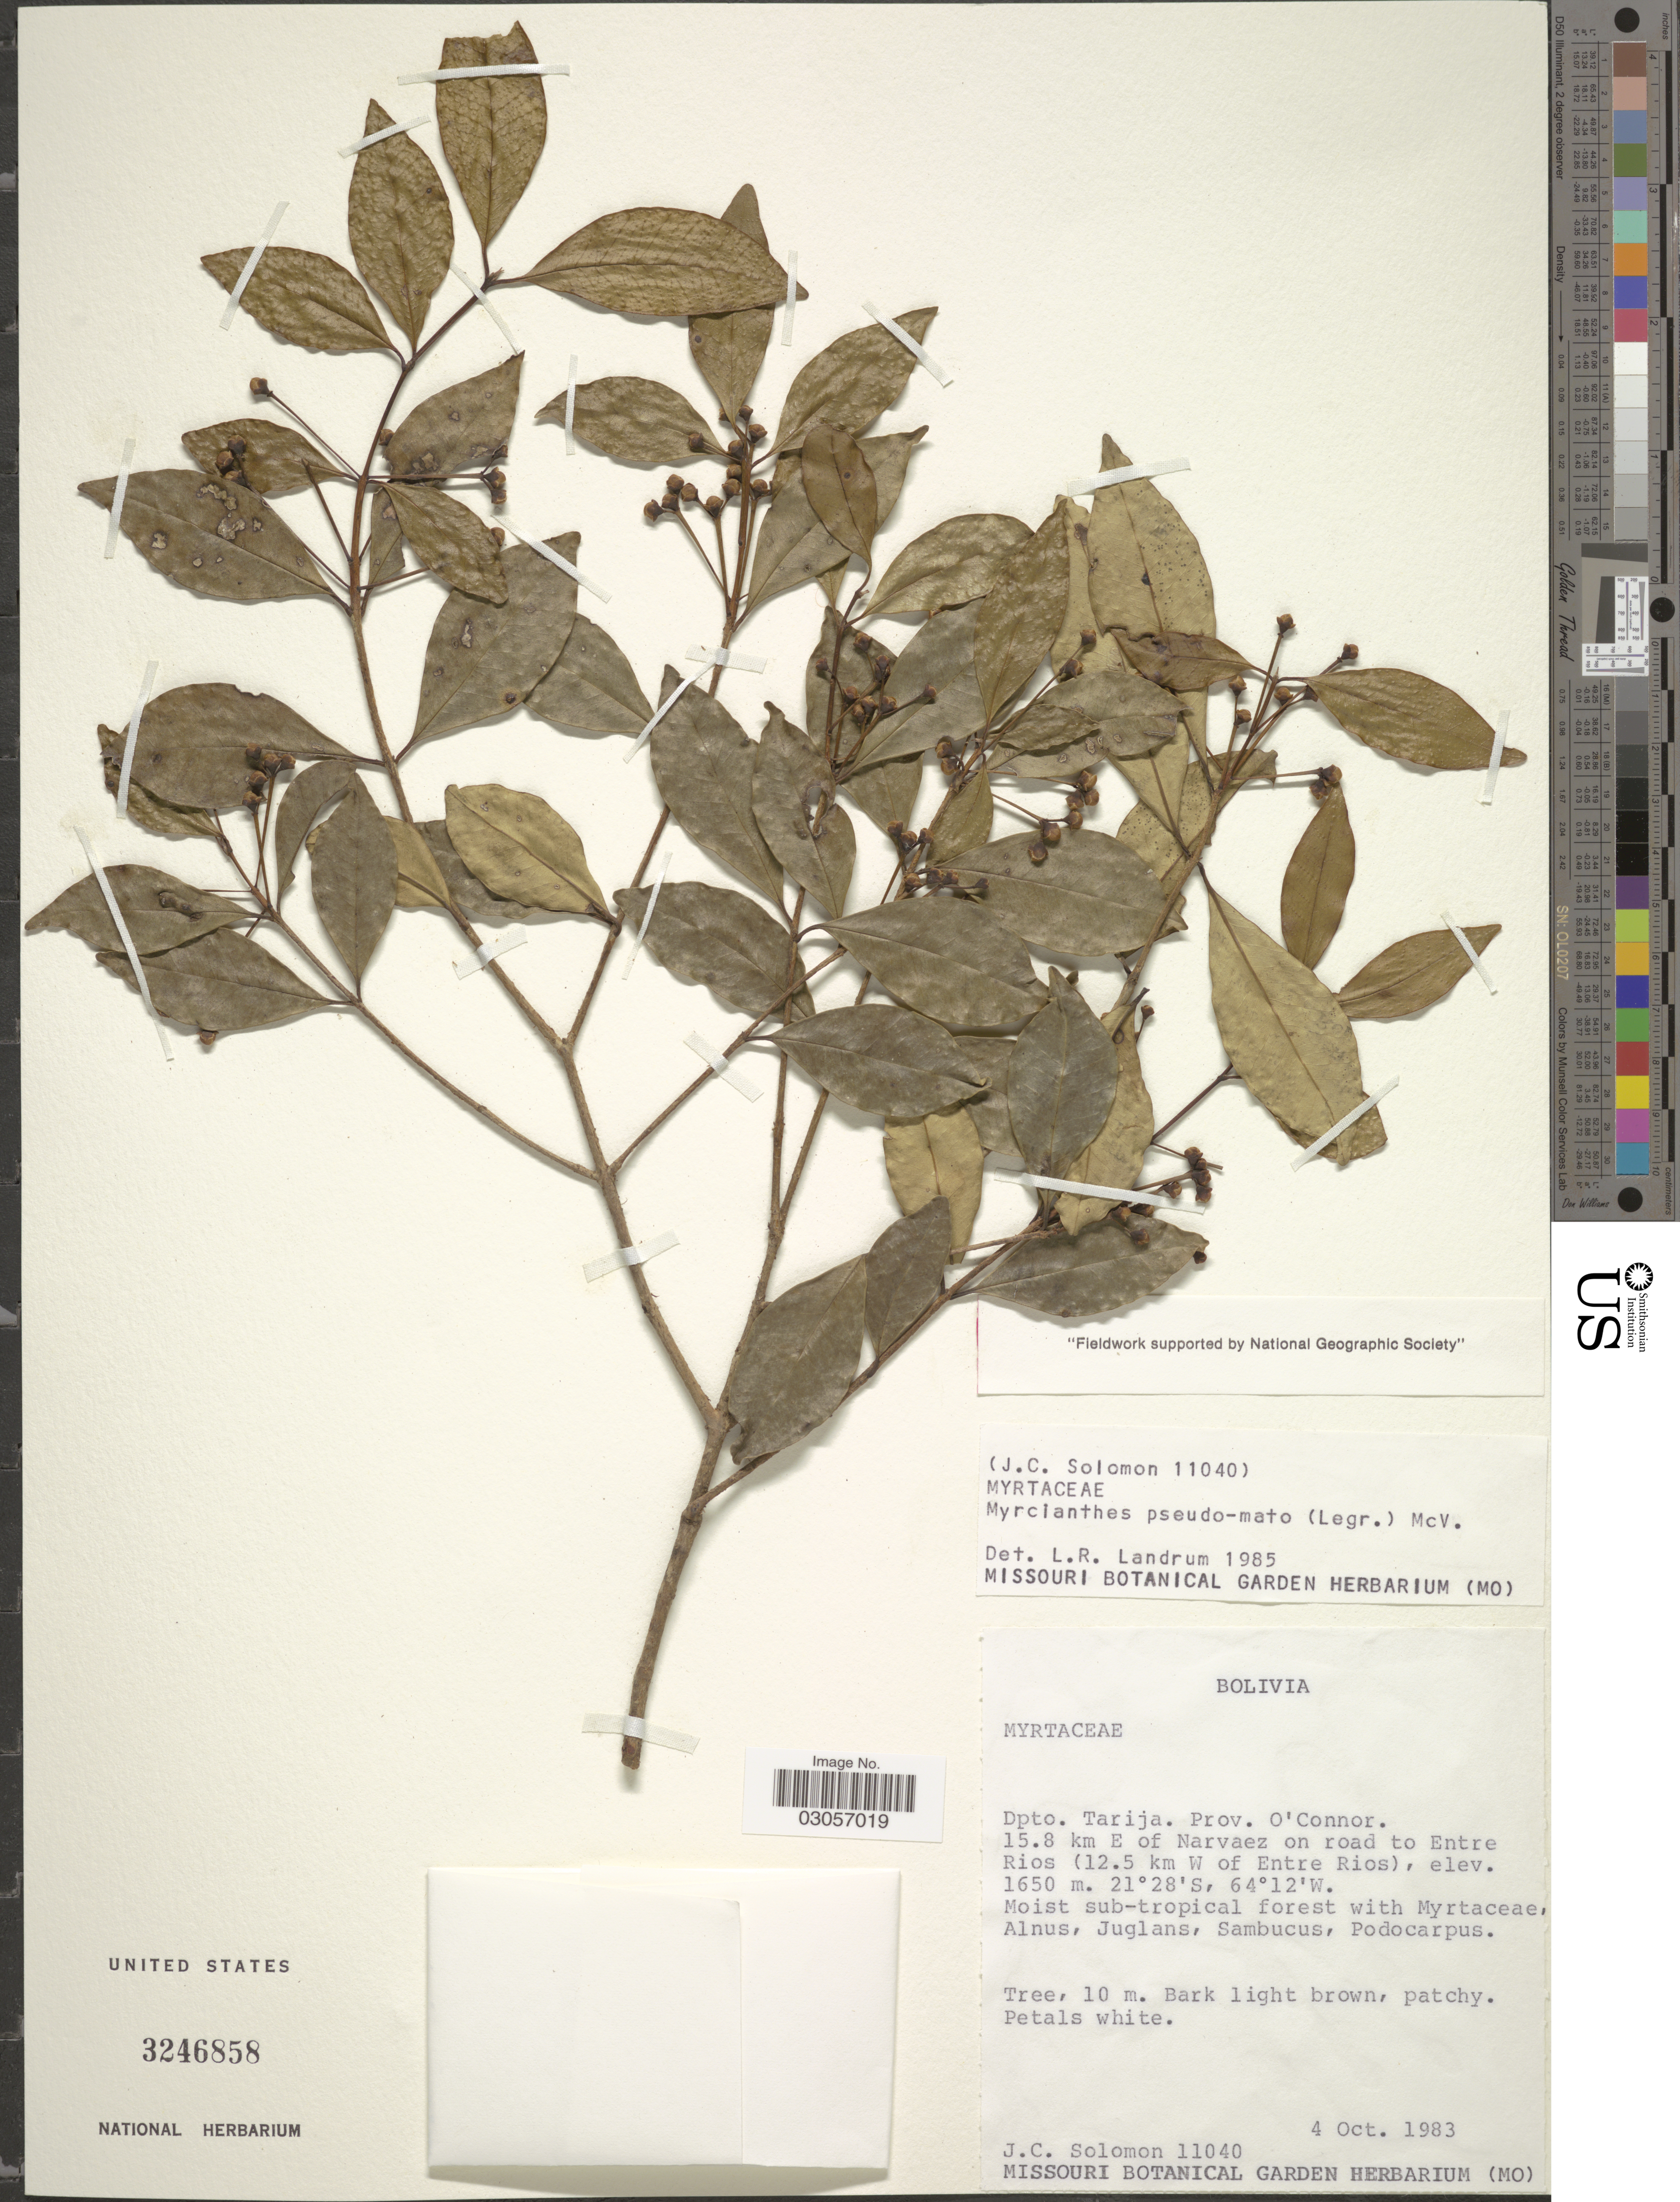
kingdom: Plantae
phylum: Tracheophyta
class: Magnoliopsida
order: Myrtales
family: Myrtaceae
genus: Myrcianthes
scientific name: Myrcianthes pseudomato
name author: (D. Legrand) McVaugh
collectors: J. C. Solomon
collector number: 11040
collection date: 1983-10-04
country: Bolivia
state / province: Tarija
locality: Dpto. Tarija. Prov. O'Connor. 15.8 km E of Narvaez on road to Entre Rios (12.5 km W of Entre Rios).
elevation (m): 1650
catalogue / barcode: US 3246858